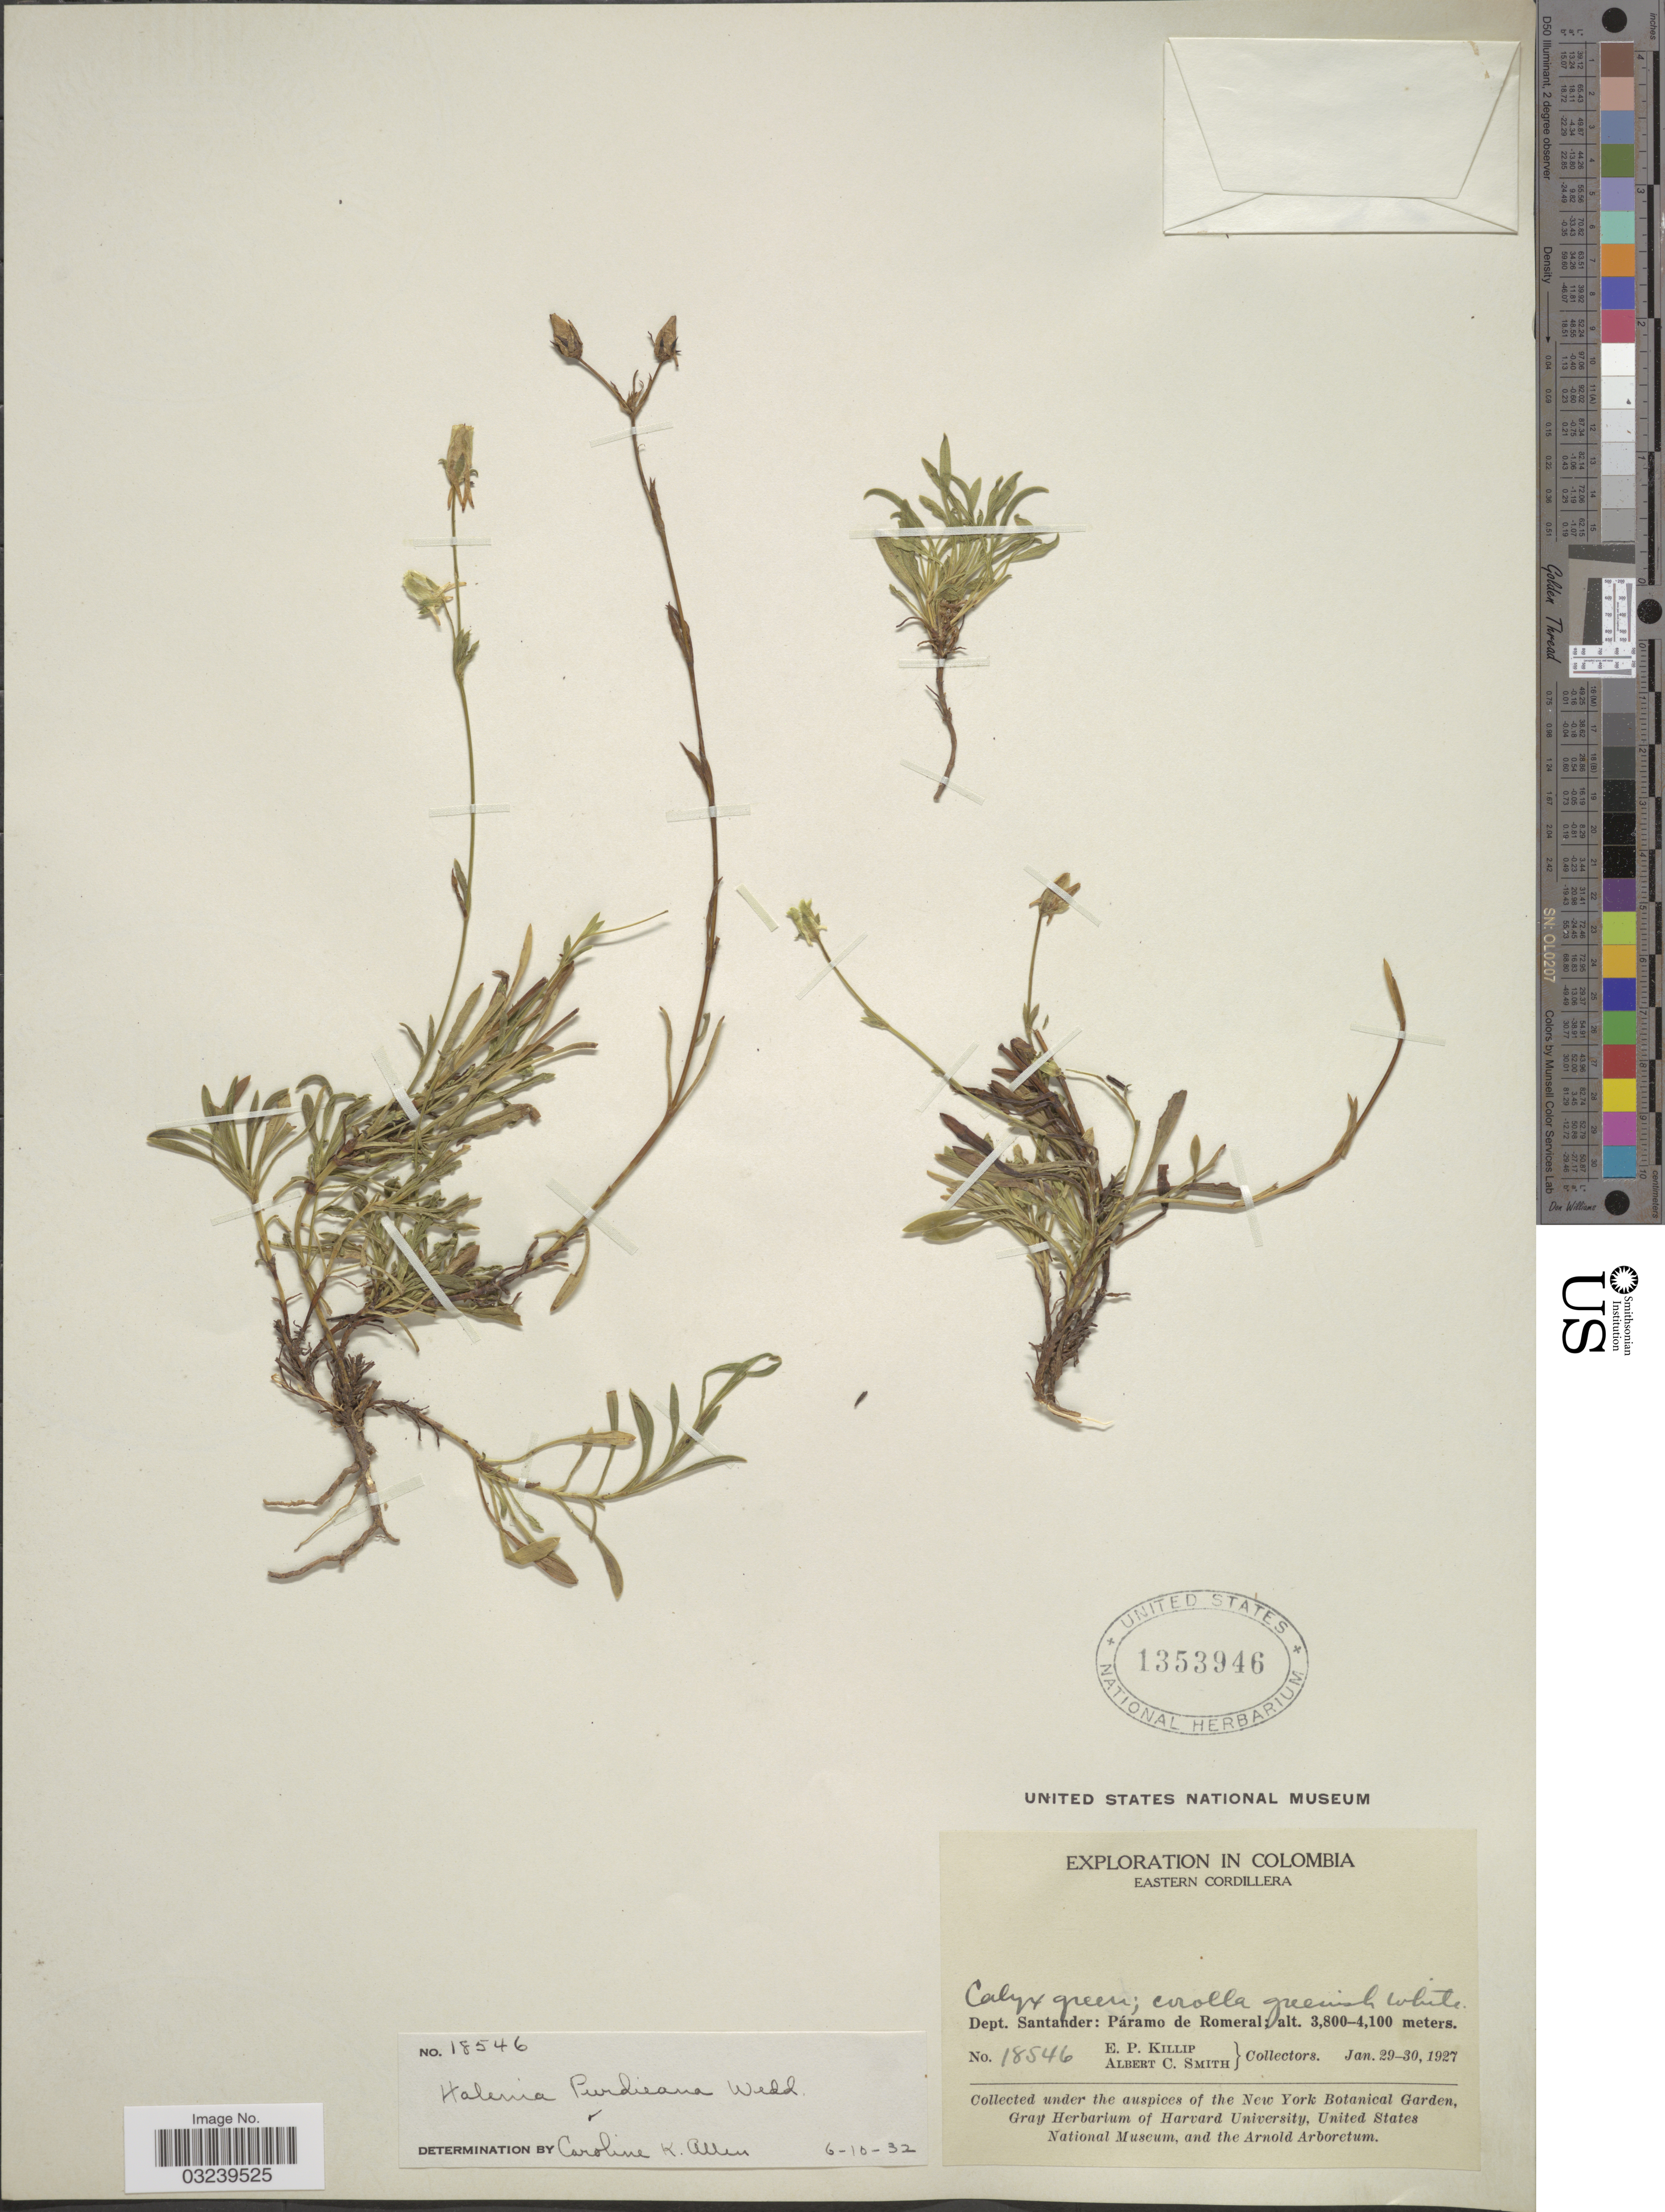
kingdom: Plantae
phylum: Tracheophyta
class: Magnoliopsida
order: Gentianales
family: Gentianaceae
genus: Halenia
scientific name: Halenia purdieana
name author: Wedd.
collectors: E. P. Killip & A. C. Smith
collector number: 18546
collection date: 1927-01-29/1927-01-30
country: Colombia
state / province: Santander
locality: Eastern Cordillera, Dept. Santander: Páramo de Romeral.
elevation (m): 3800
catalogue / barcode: US 1353946